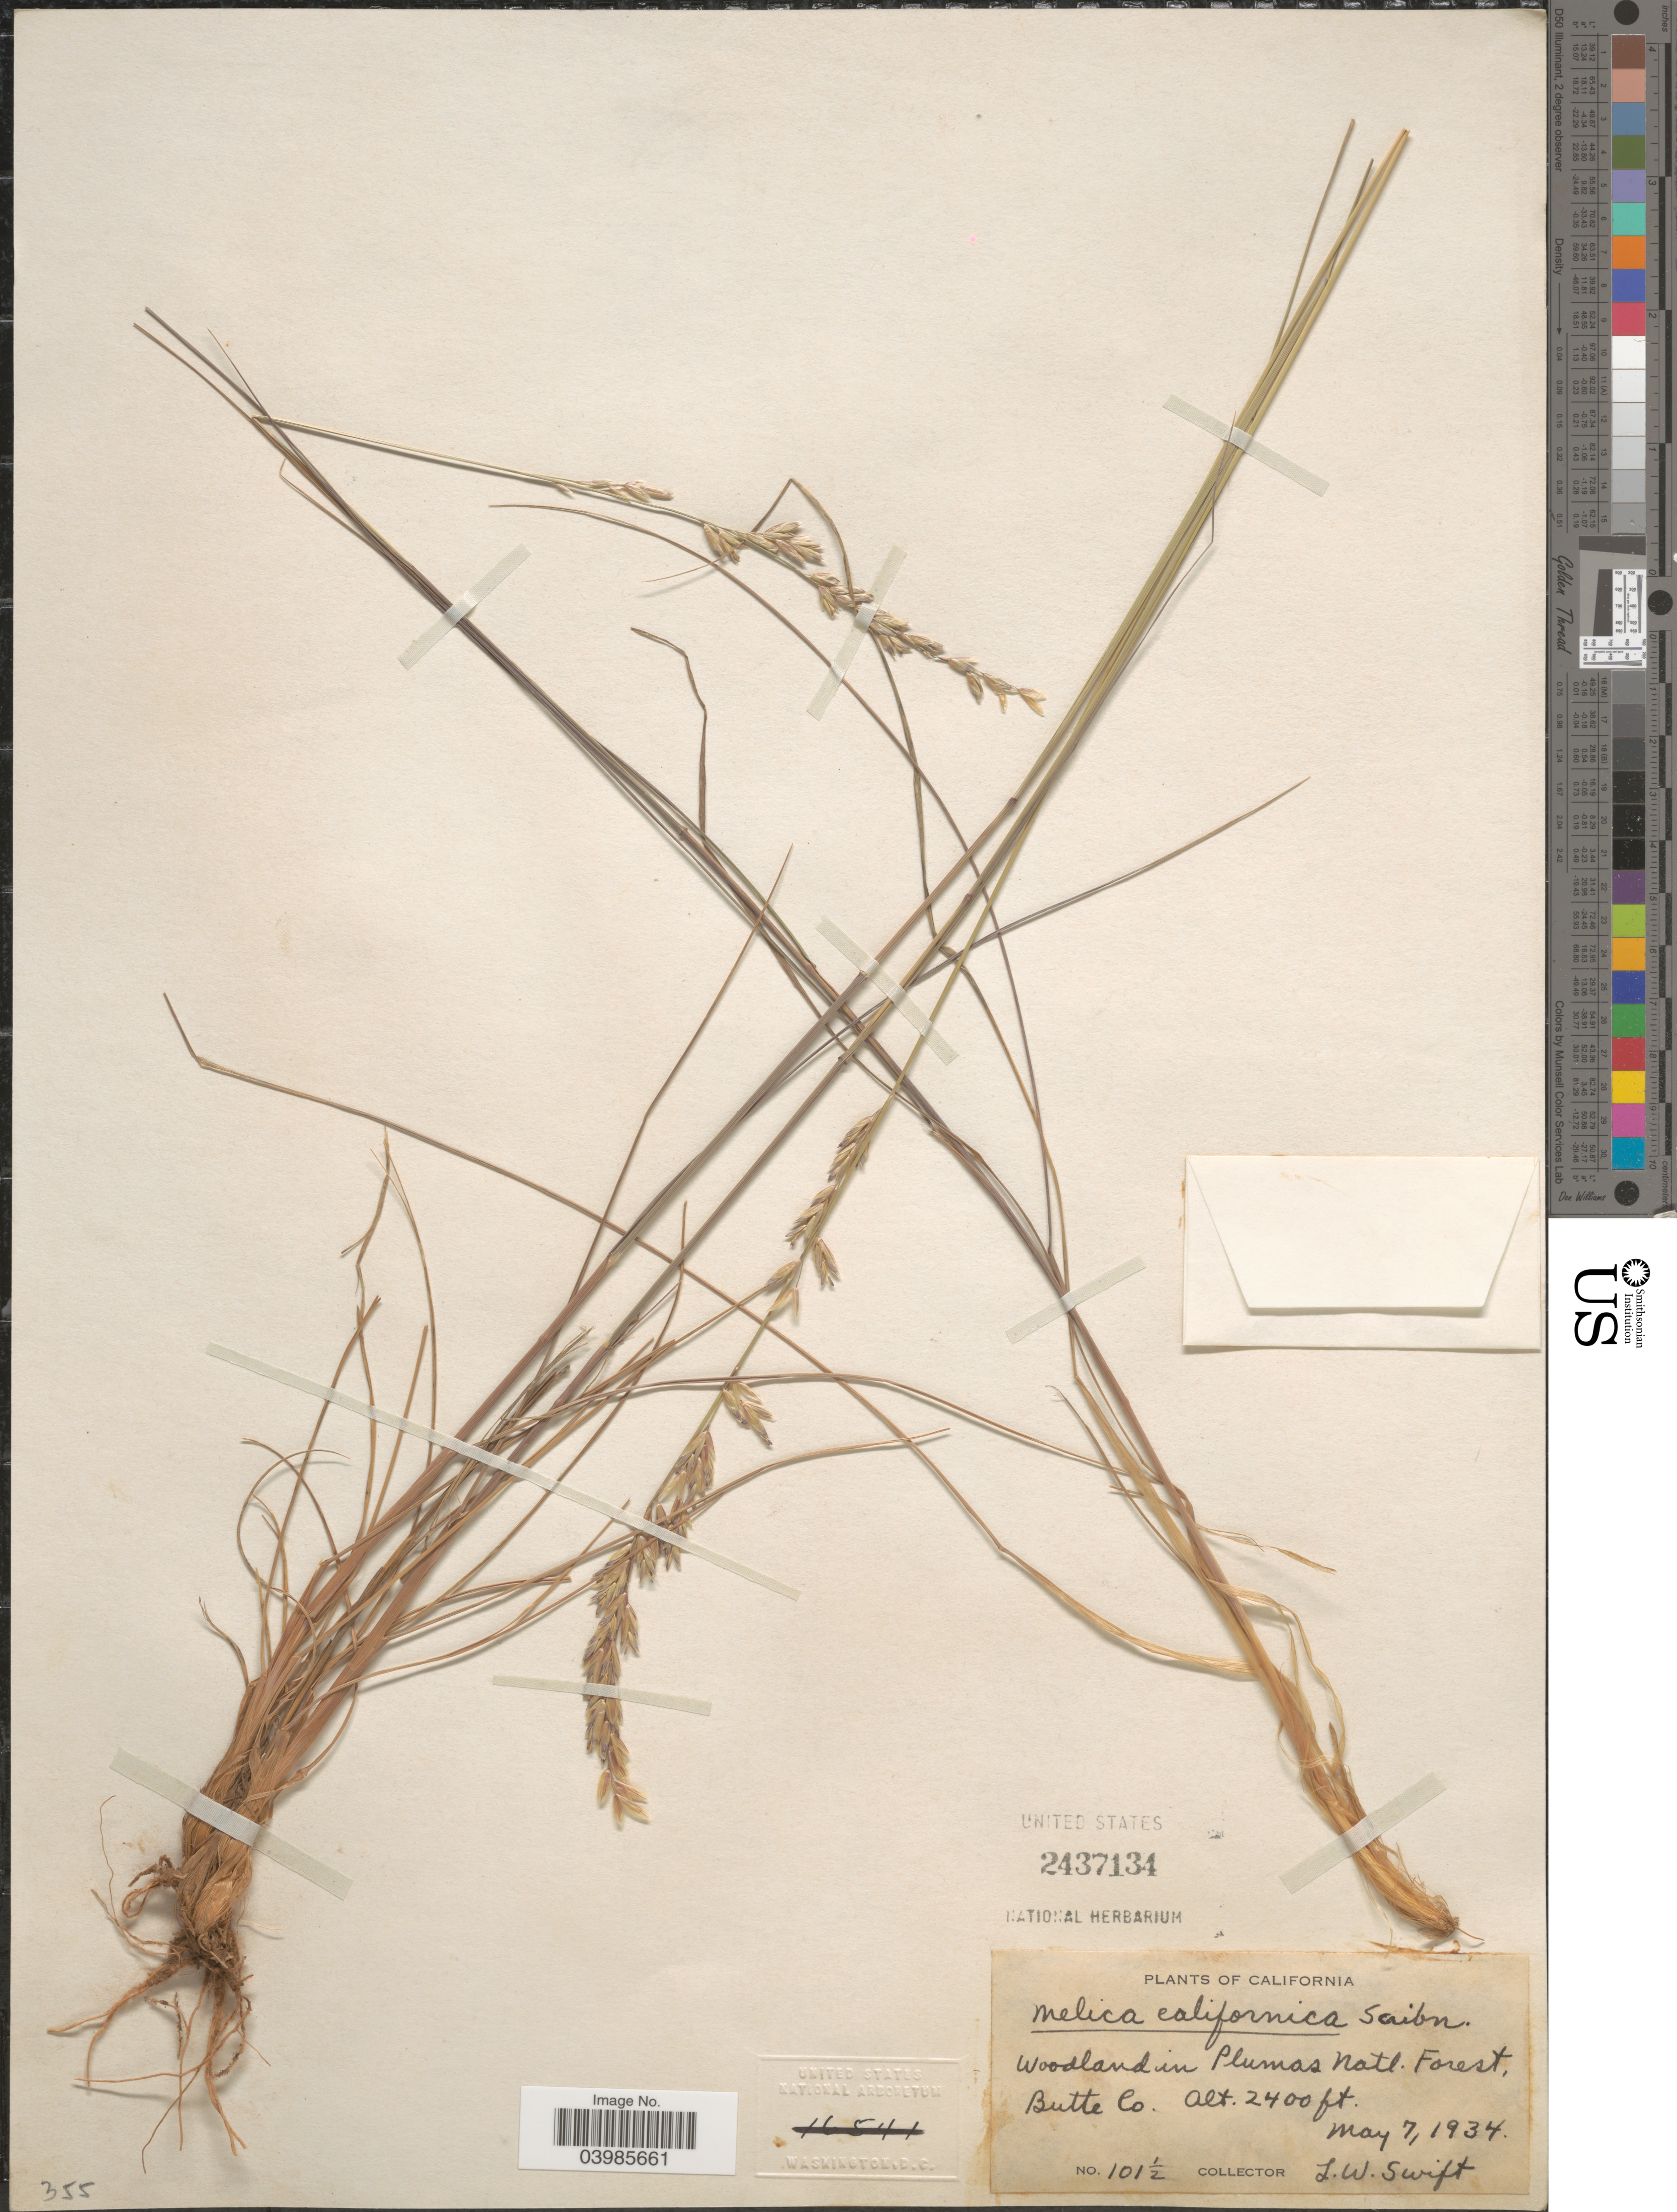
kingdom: Plantae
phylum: Tracheophyta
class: Liliopsida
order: Poales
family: Poaceae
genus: Melica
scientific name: Melica californica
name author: Scribn.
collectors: L. Swift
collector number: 101½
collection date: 1934-05-07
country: United States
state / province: California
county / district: Butte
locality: In Plumas Natl. Forest, Butte Co.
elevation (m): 732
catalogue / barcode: US 2437134